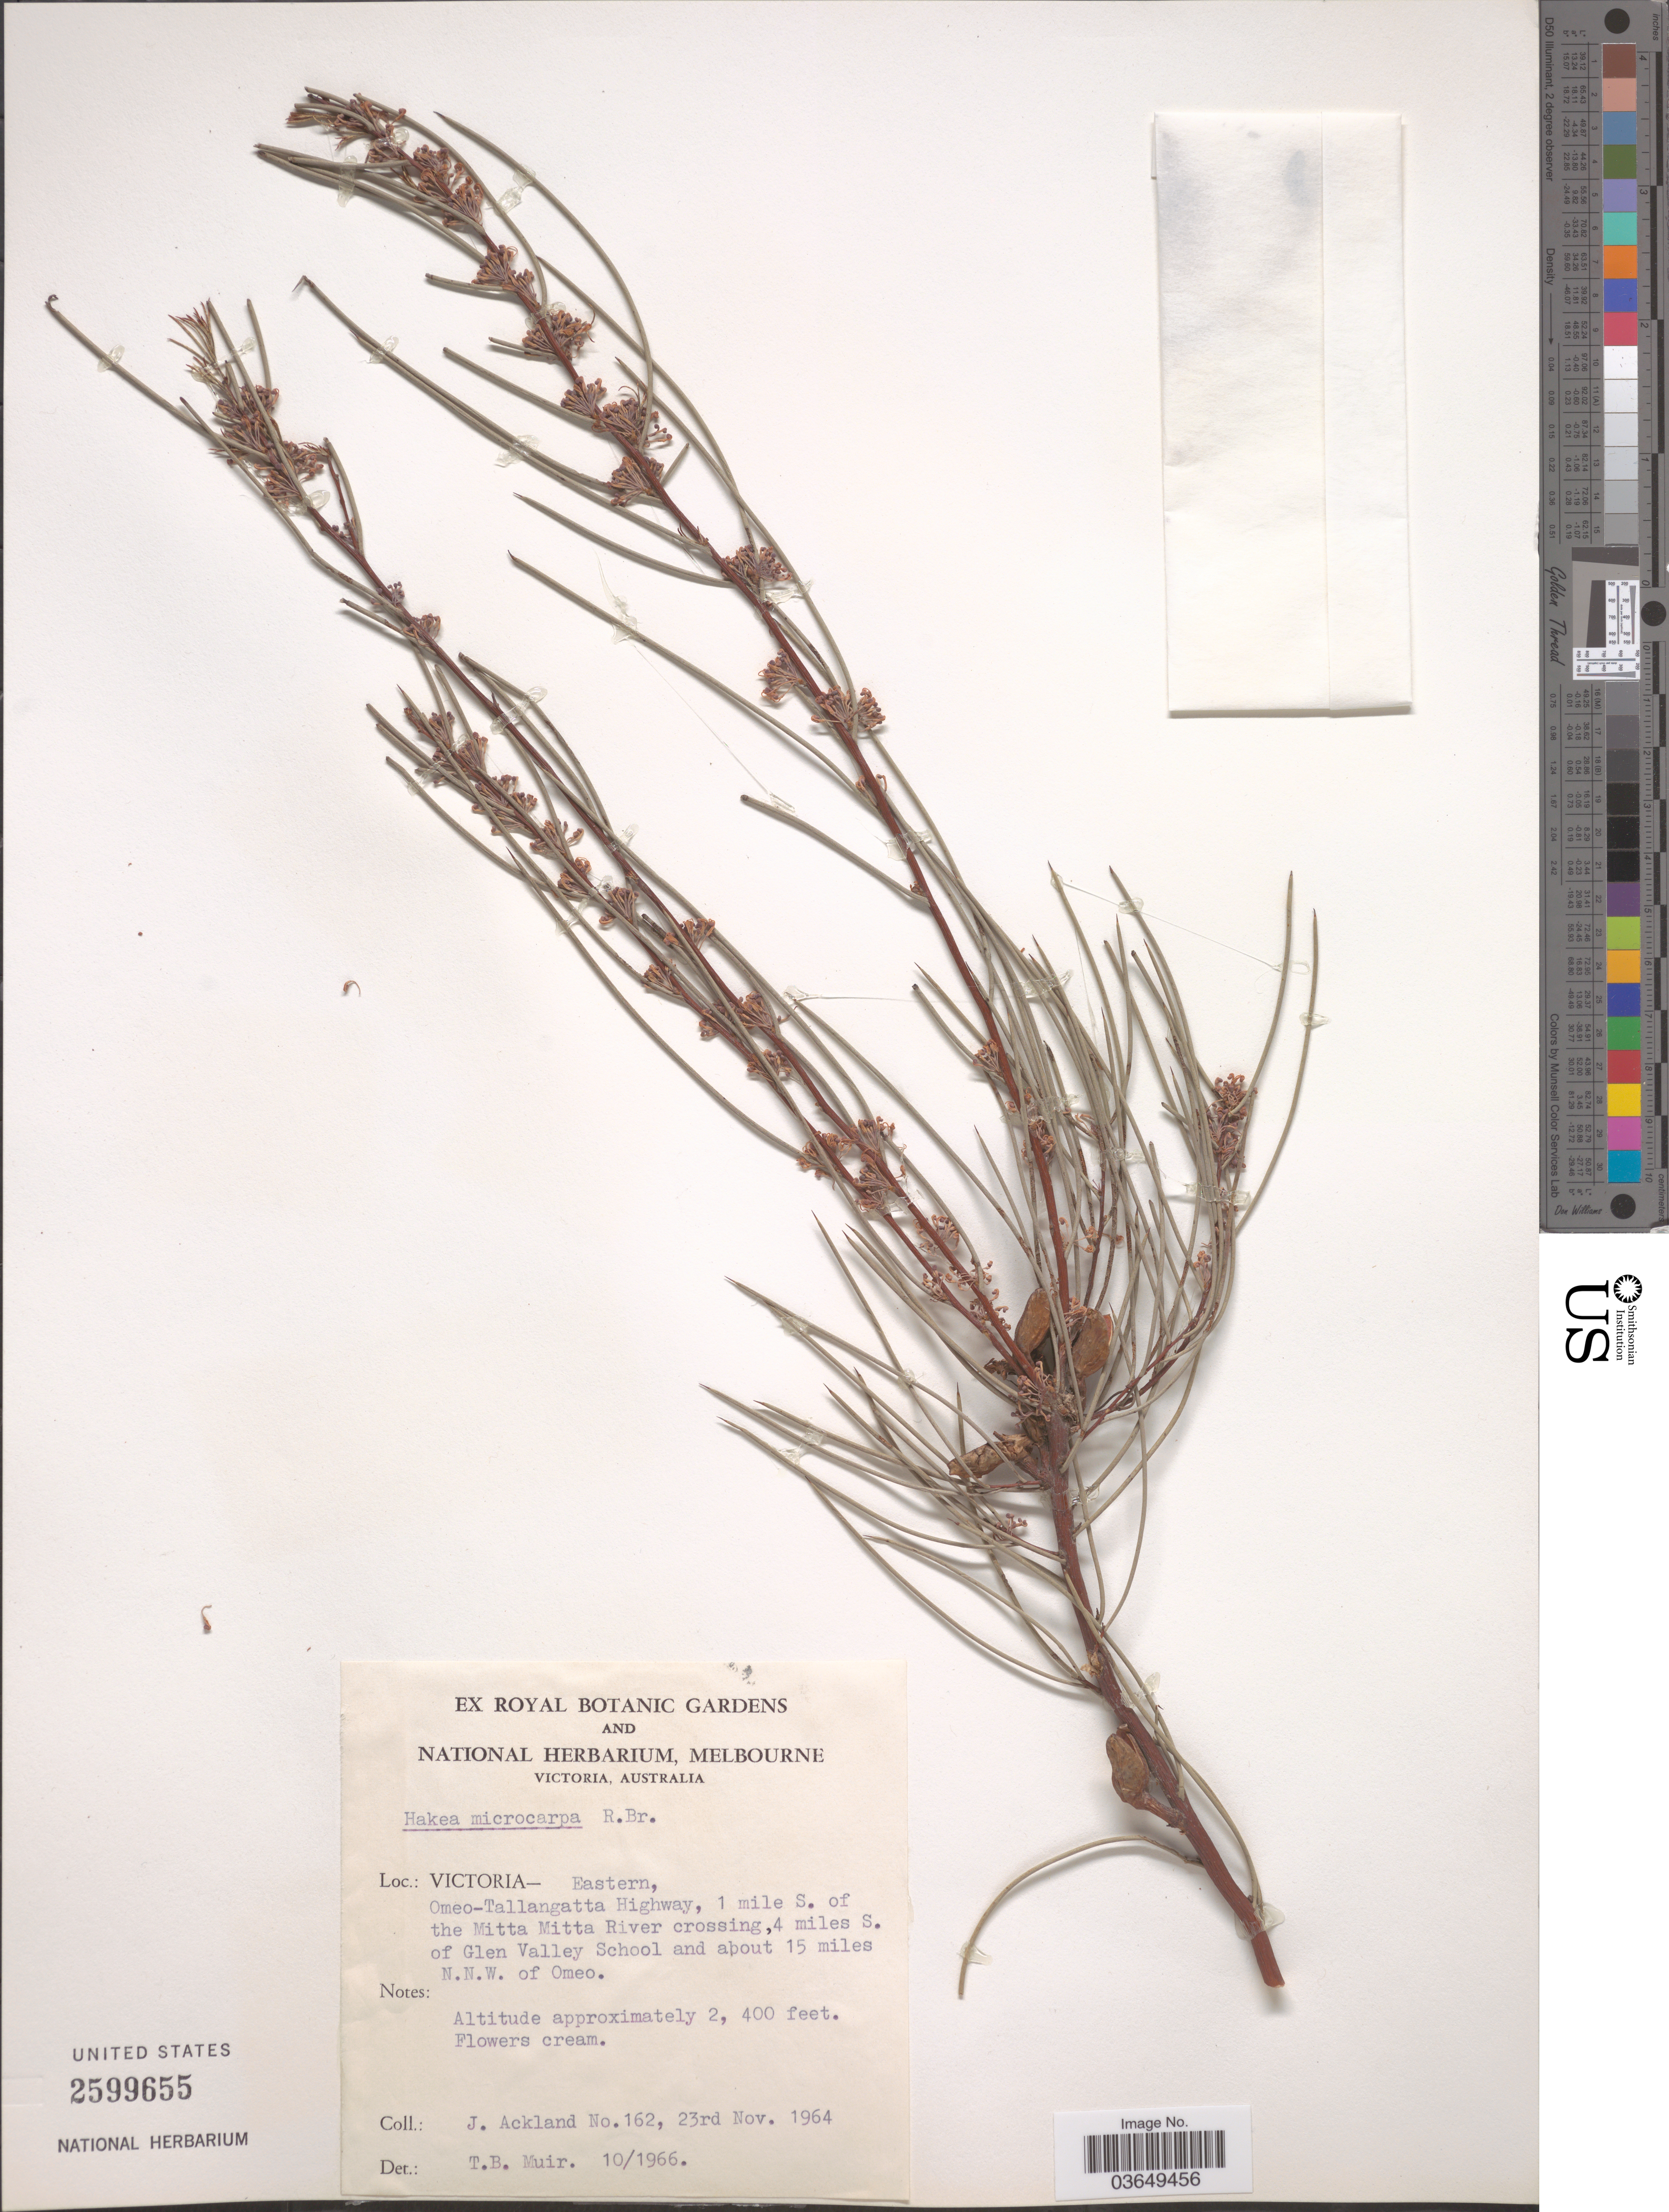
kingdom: Plantae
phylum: Tracheophyta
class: Magnoliopsida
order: Proteales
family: Proteaceae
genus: Hakea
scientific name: Hakea microcarpa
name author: R. Br.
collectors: J. J. Ackland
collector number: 162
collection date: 1964-11-23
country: Australia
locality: Victoria - Eastern, Omeo - Tallangatta Highway, 1 miles S. of the Mitta Mitta River crossing, 4 miles S. of Glen Valley School and about 15 miles N.N.W. of Omeo.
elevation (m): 732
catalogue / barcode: US 2599655